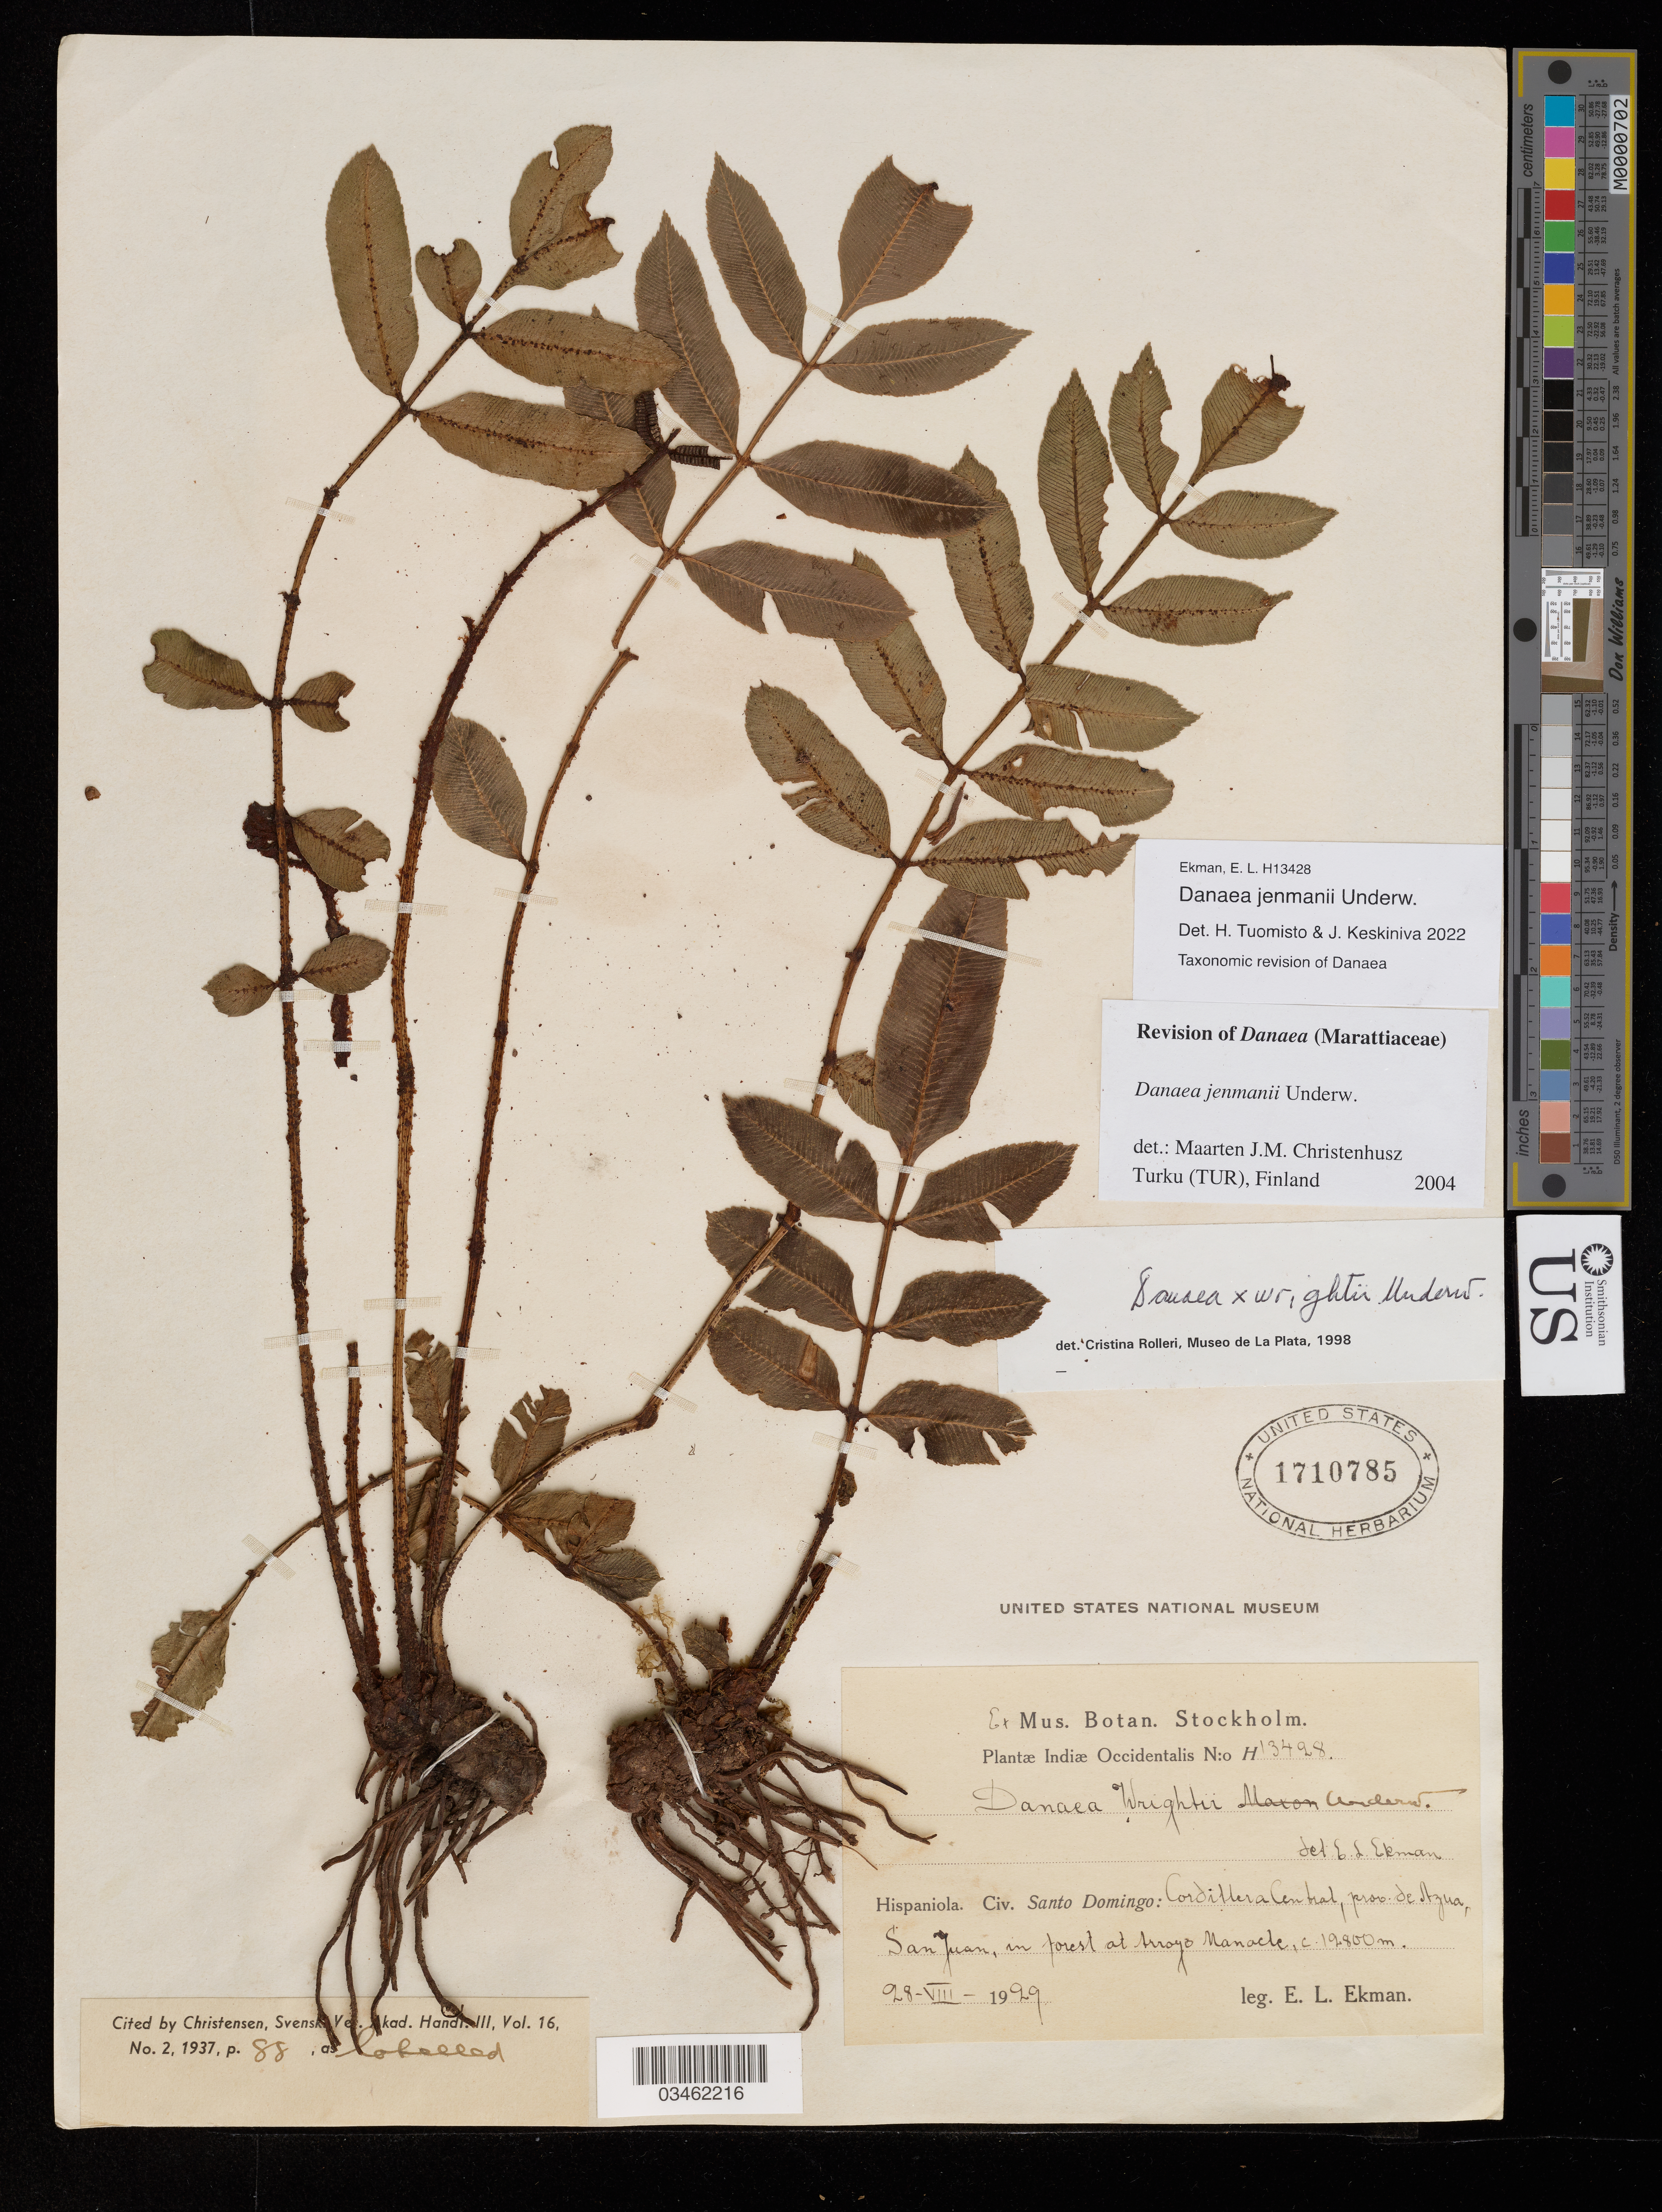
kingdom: Plantae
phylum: Tracheophyta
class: Polypodiopsida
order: Marattiales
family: Marattiaceae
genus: Danaea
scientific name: Danaea x jenmanii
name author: Underw.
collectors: E. L. Ekman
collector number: H13498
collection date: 1929-08-28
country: Dominican Republic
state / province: Azua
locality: Indiæ Occidentalis. Hispaniola. Civ. Santo Domingo: Cordillera Central, San Juan, in forest at Arroyo Manacle.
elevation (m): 12800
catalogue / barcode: US 1710785